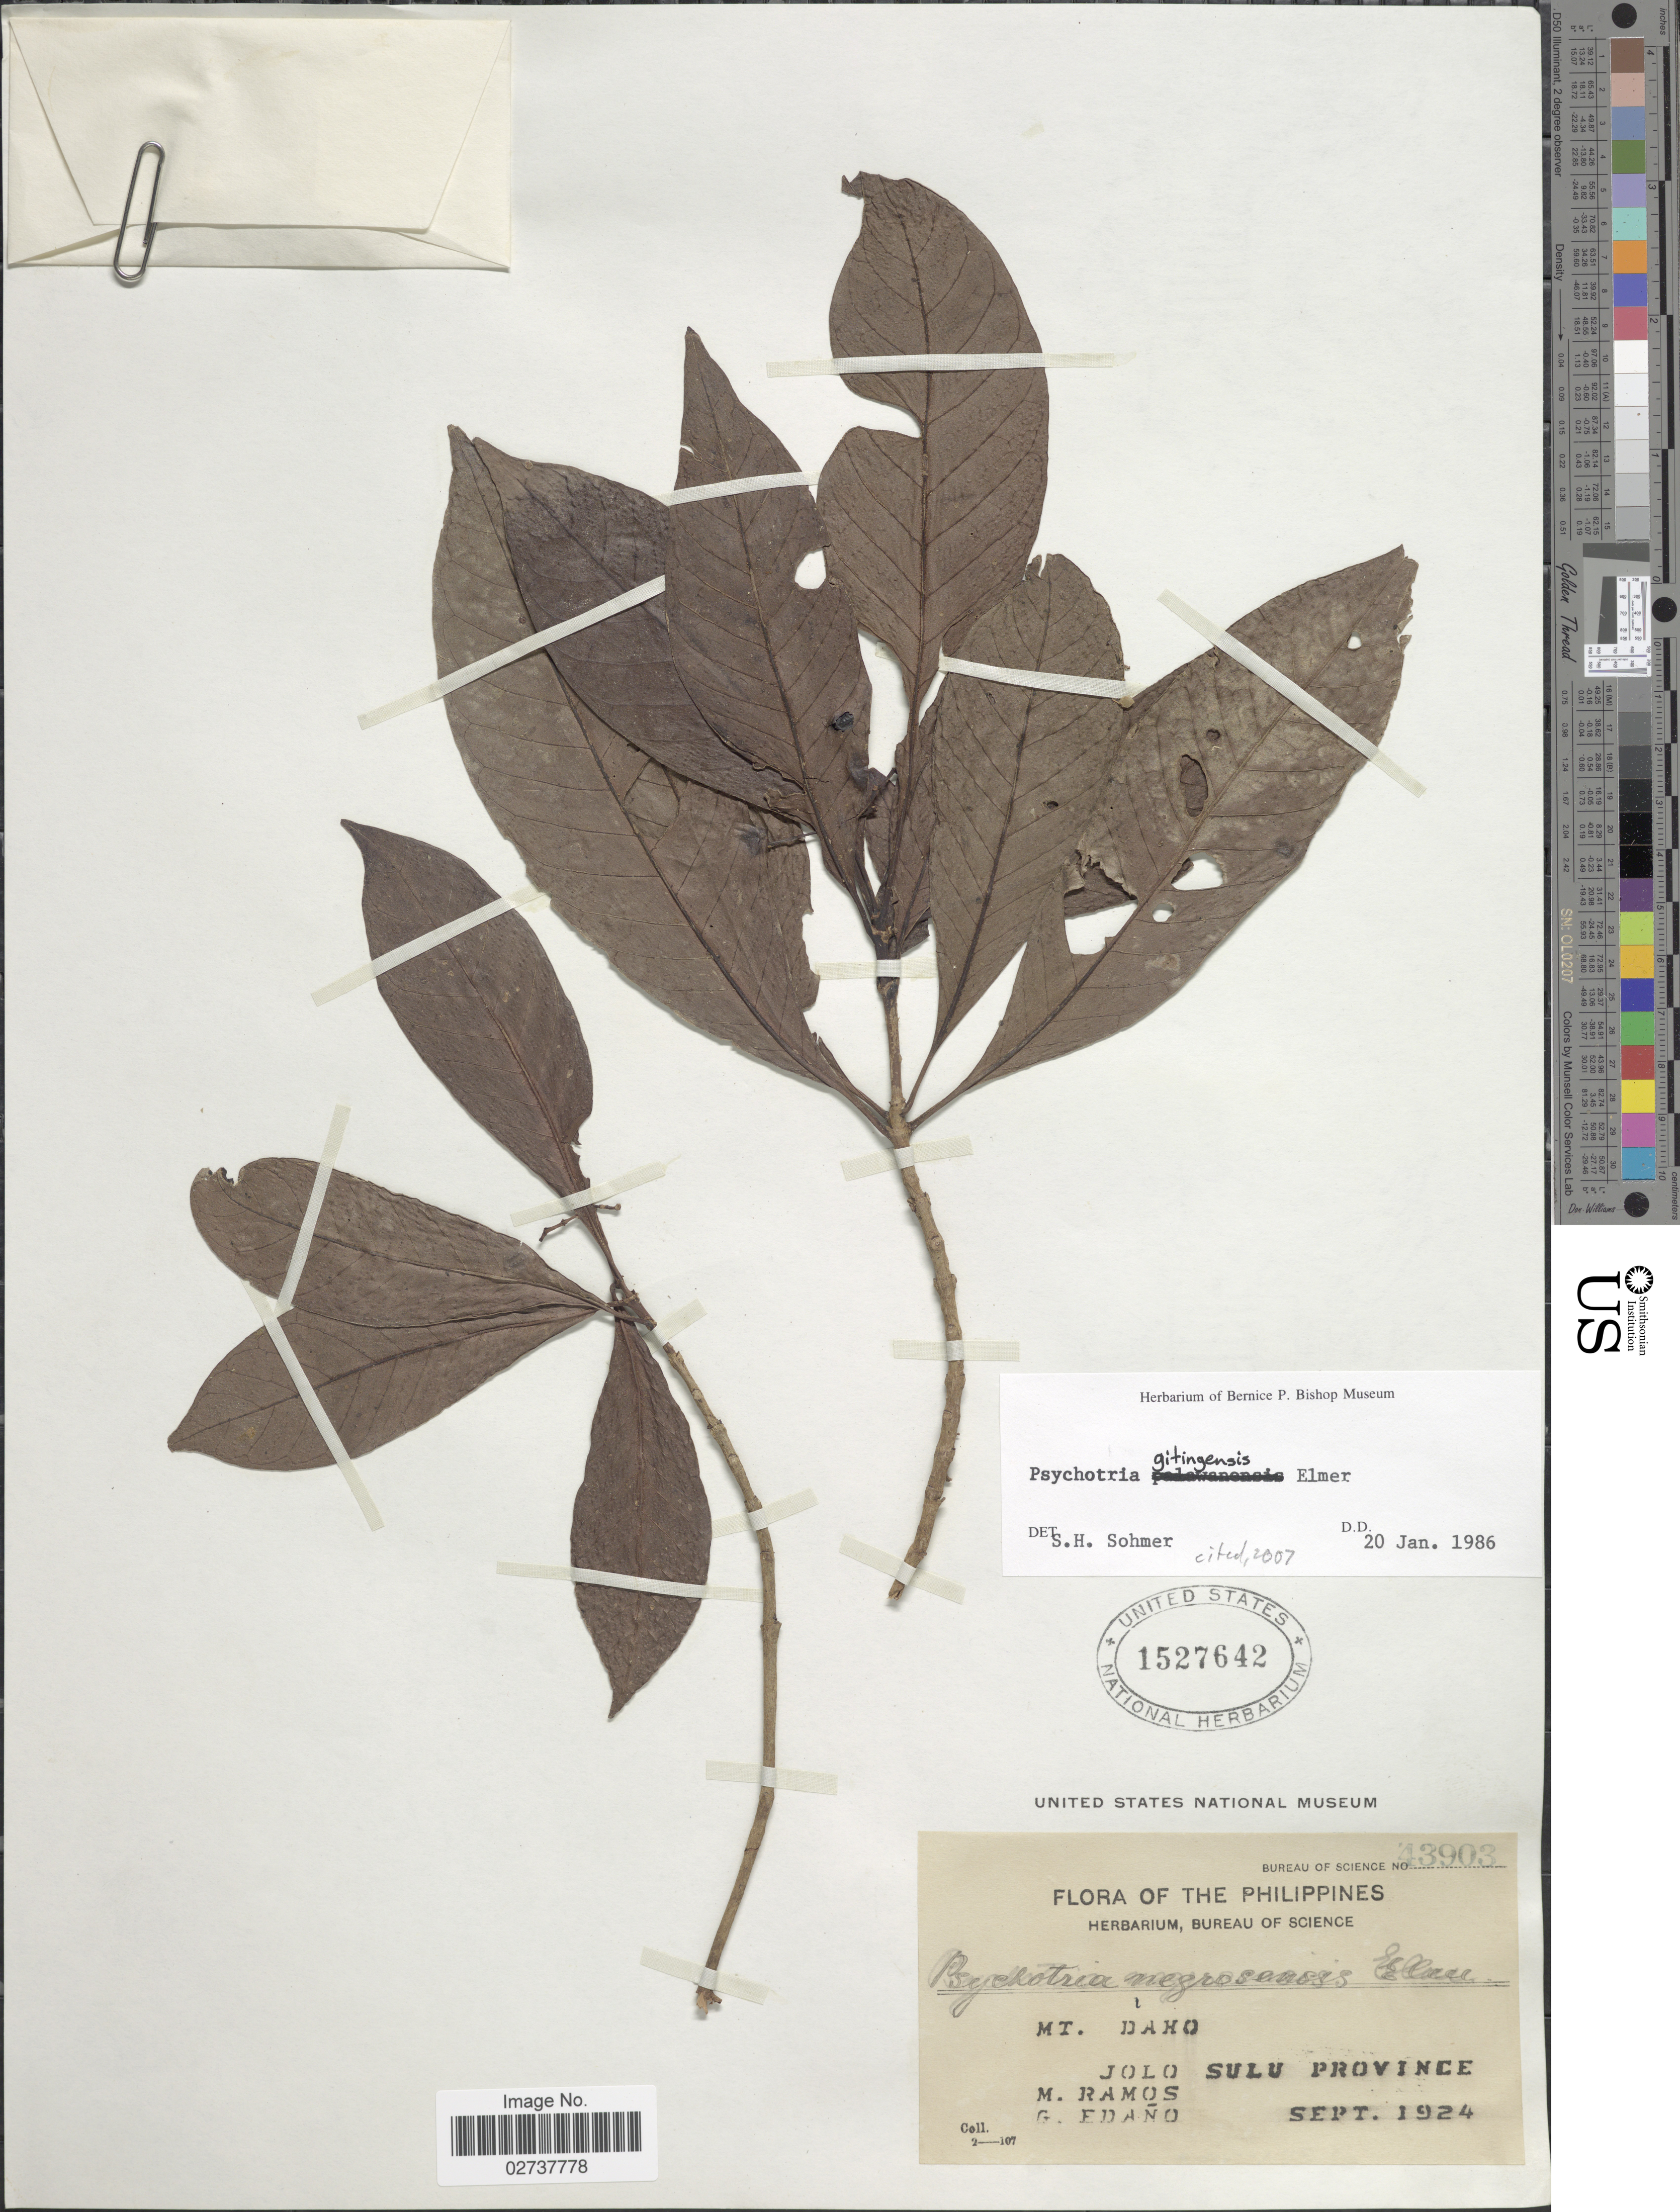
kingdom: Plantae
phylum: Tracheophyta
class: Magnoliopsida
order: Gentianales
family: Rubiaceae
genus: Psychotria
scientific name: Psychotria gitingensis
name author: Elmer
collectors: M. Ramos & G. Edaño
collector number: Bureau of Science 43903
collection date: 1924-09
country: Philippines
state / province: Muslim Mindanao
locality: Mt. Daho, Jolo, Sulu Province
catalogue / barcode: US 1527642